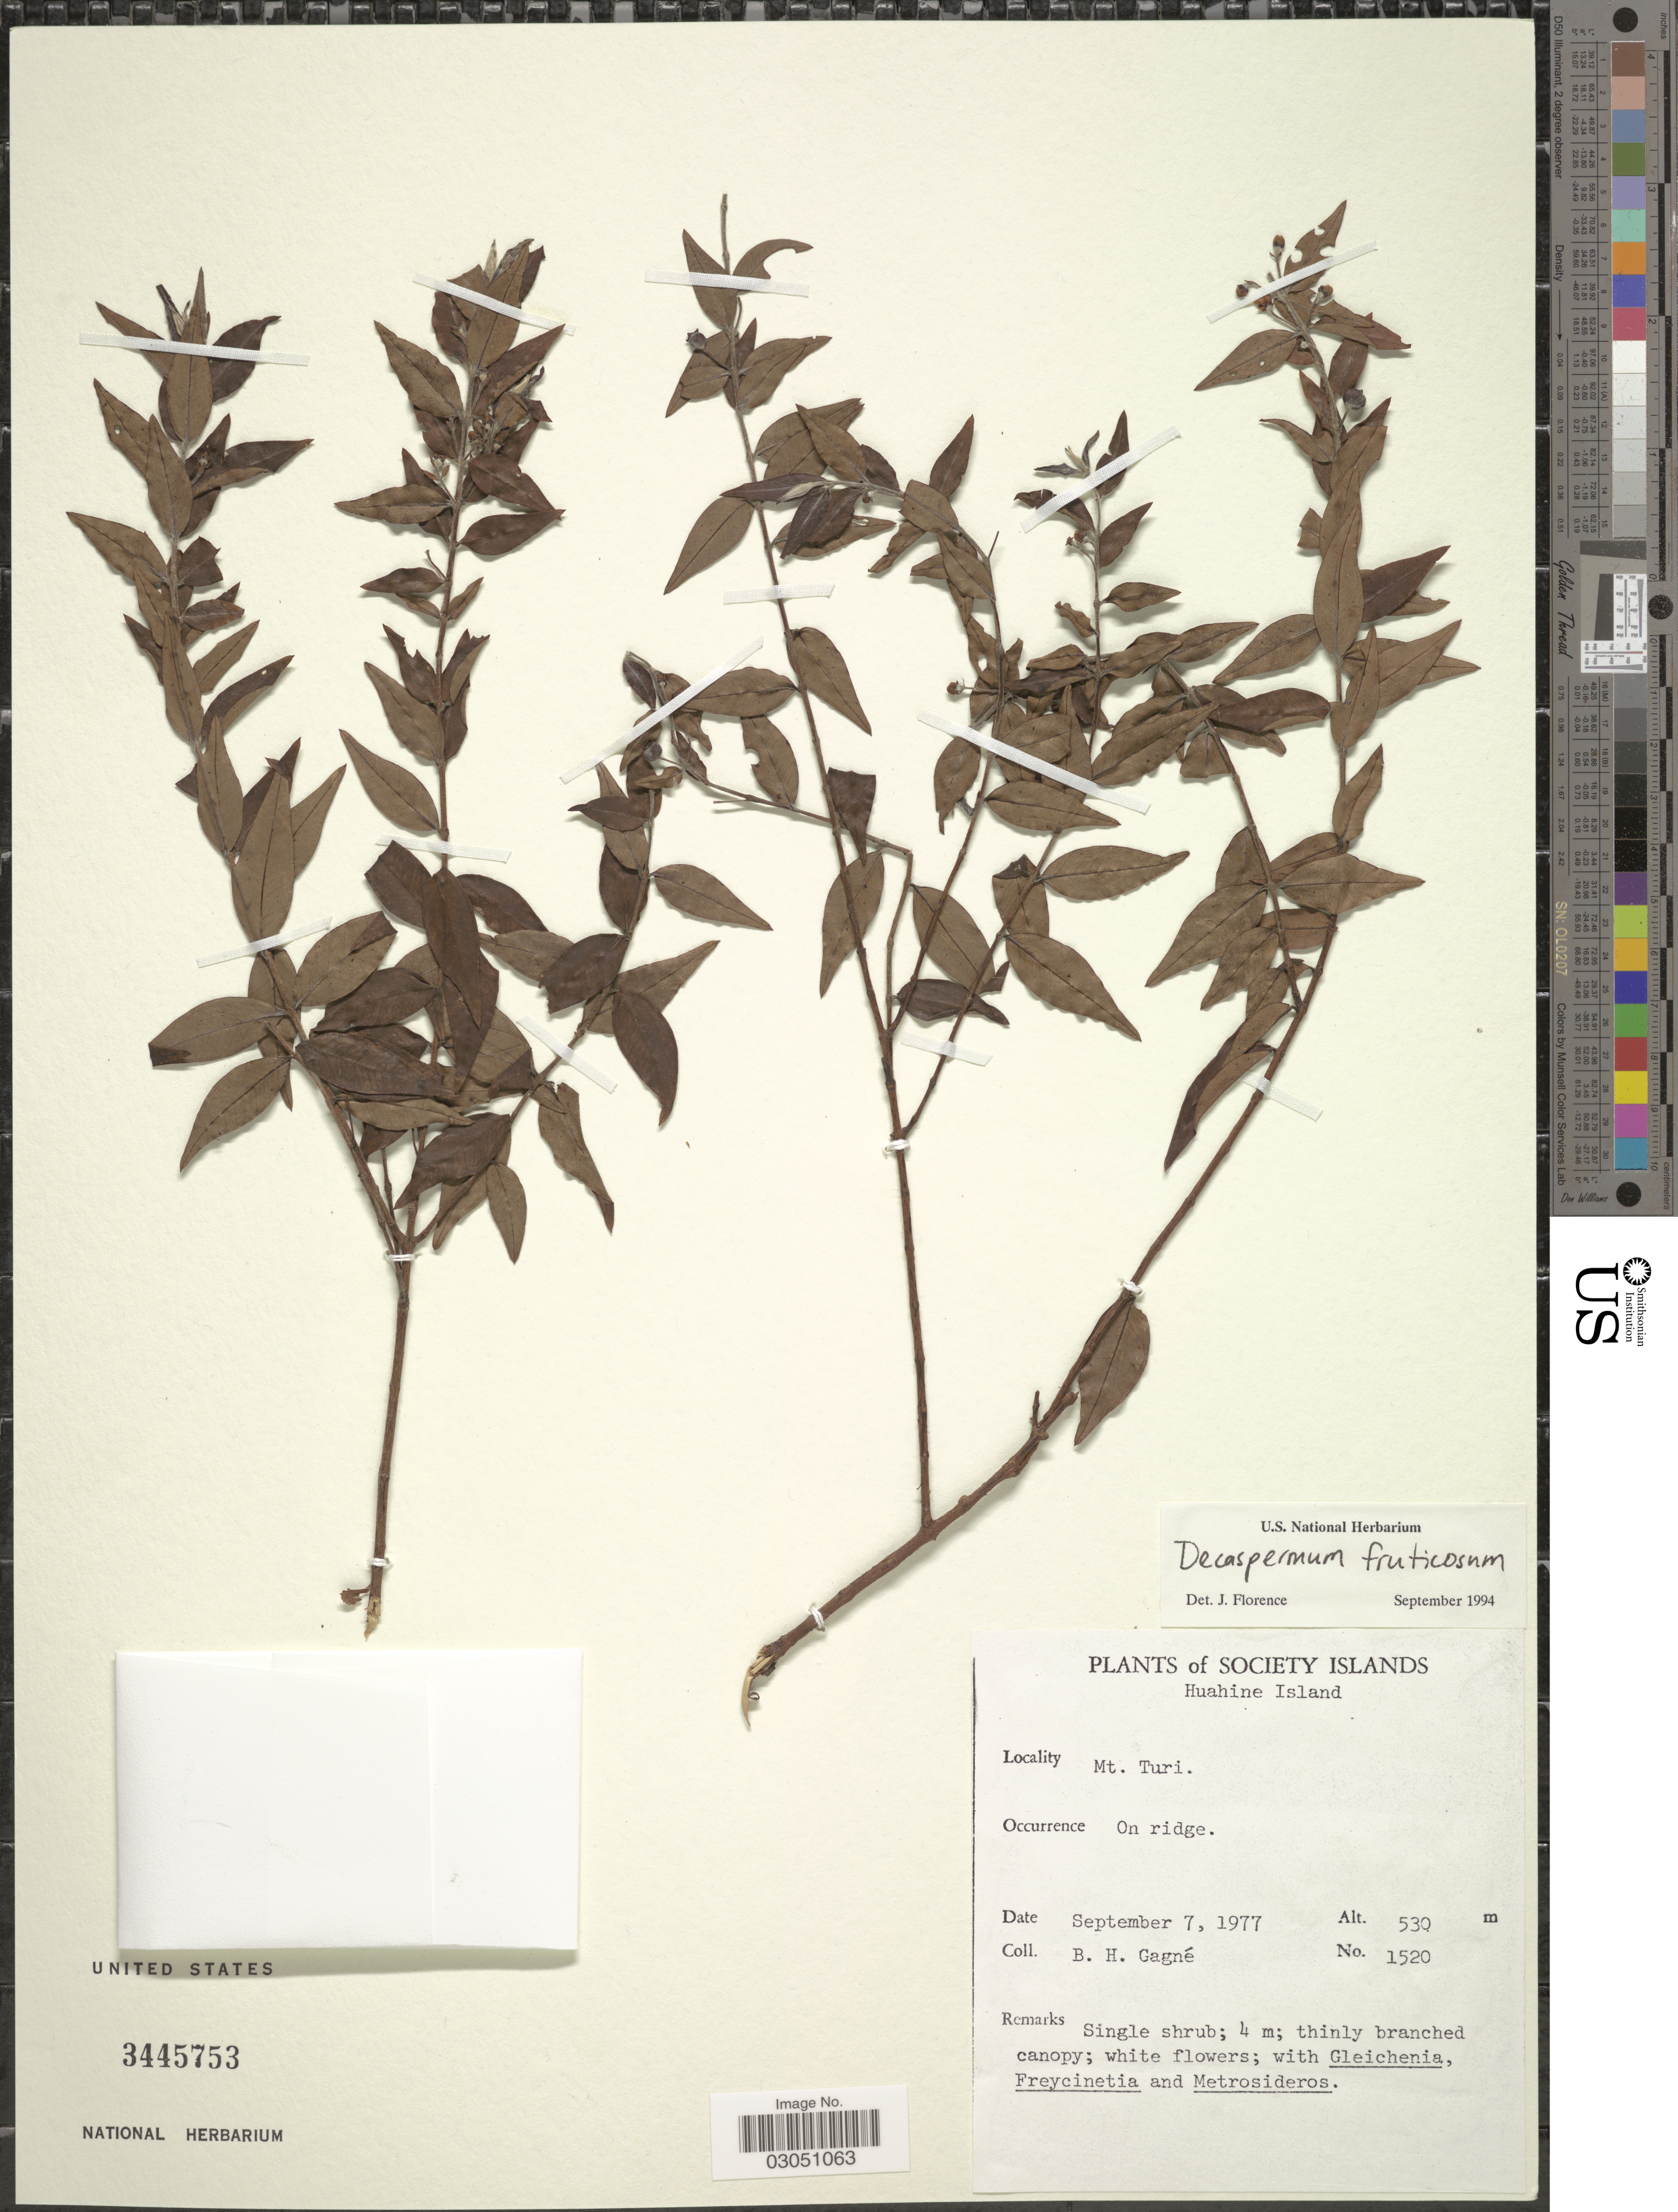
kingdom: Plantae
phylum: Tracheophyta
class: Magnoliopsida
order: Myrtales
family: Myrtaceae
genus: Decaspermum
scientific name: Decaspermum fruticosum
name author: J.R. Forst. & G. Forst.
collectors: B. H. Gagné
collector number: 1520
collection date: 1977-09-07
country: French Polynesia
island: Huahine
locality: Society Islands. Huahine Island. Mt. Turi.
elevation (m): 530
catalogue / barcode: US 3445753